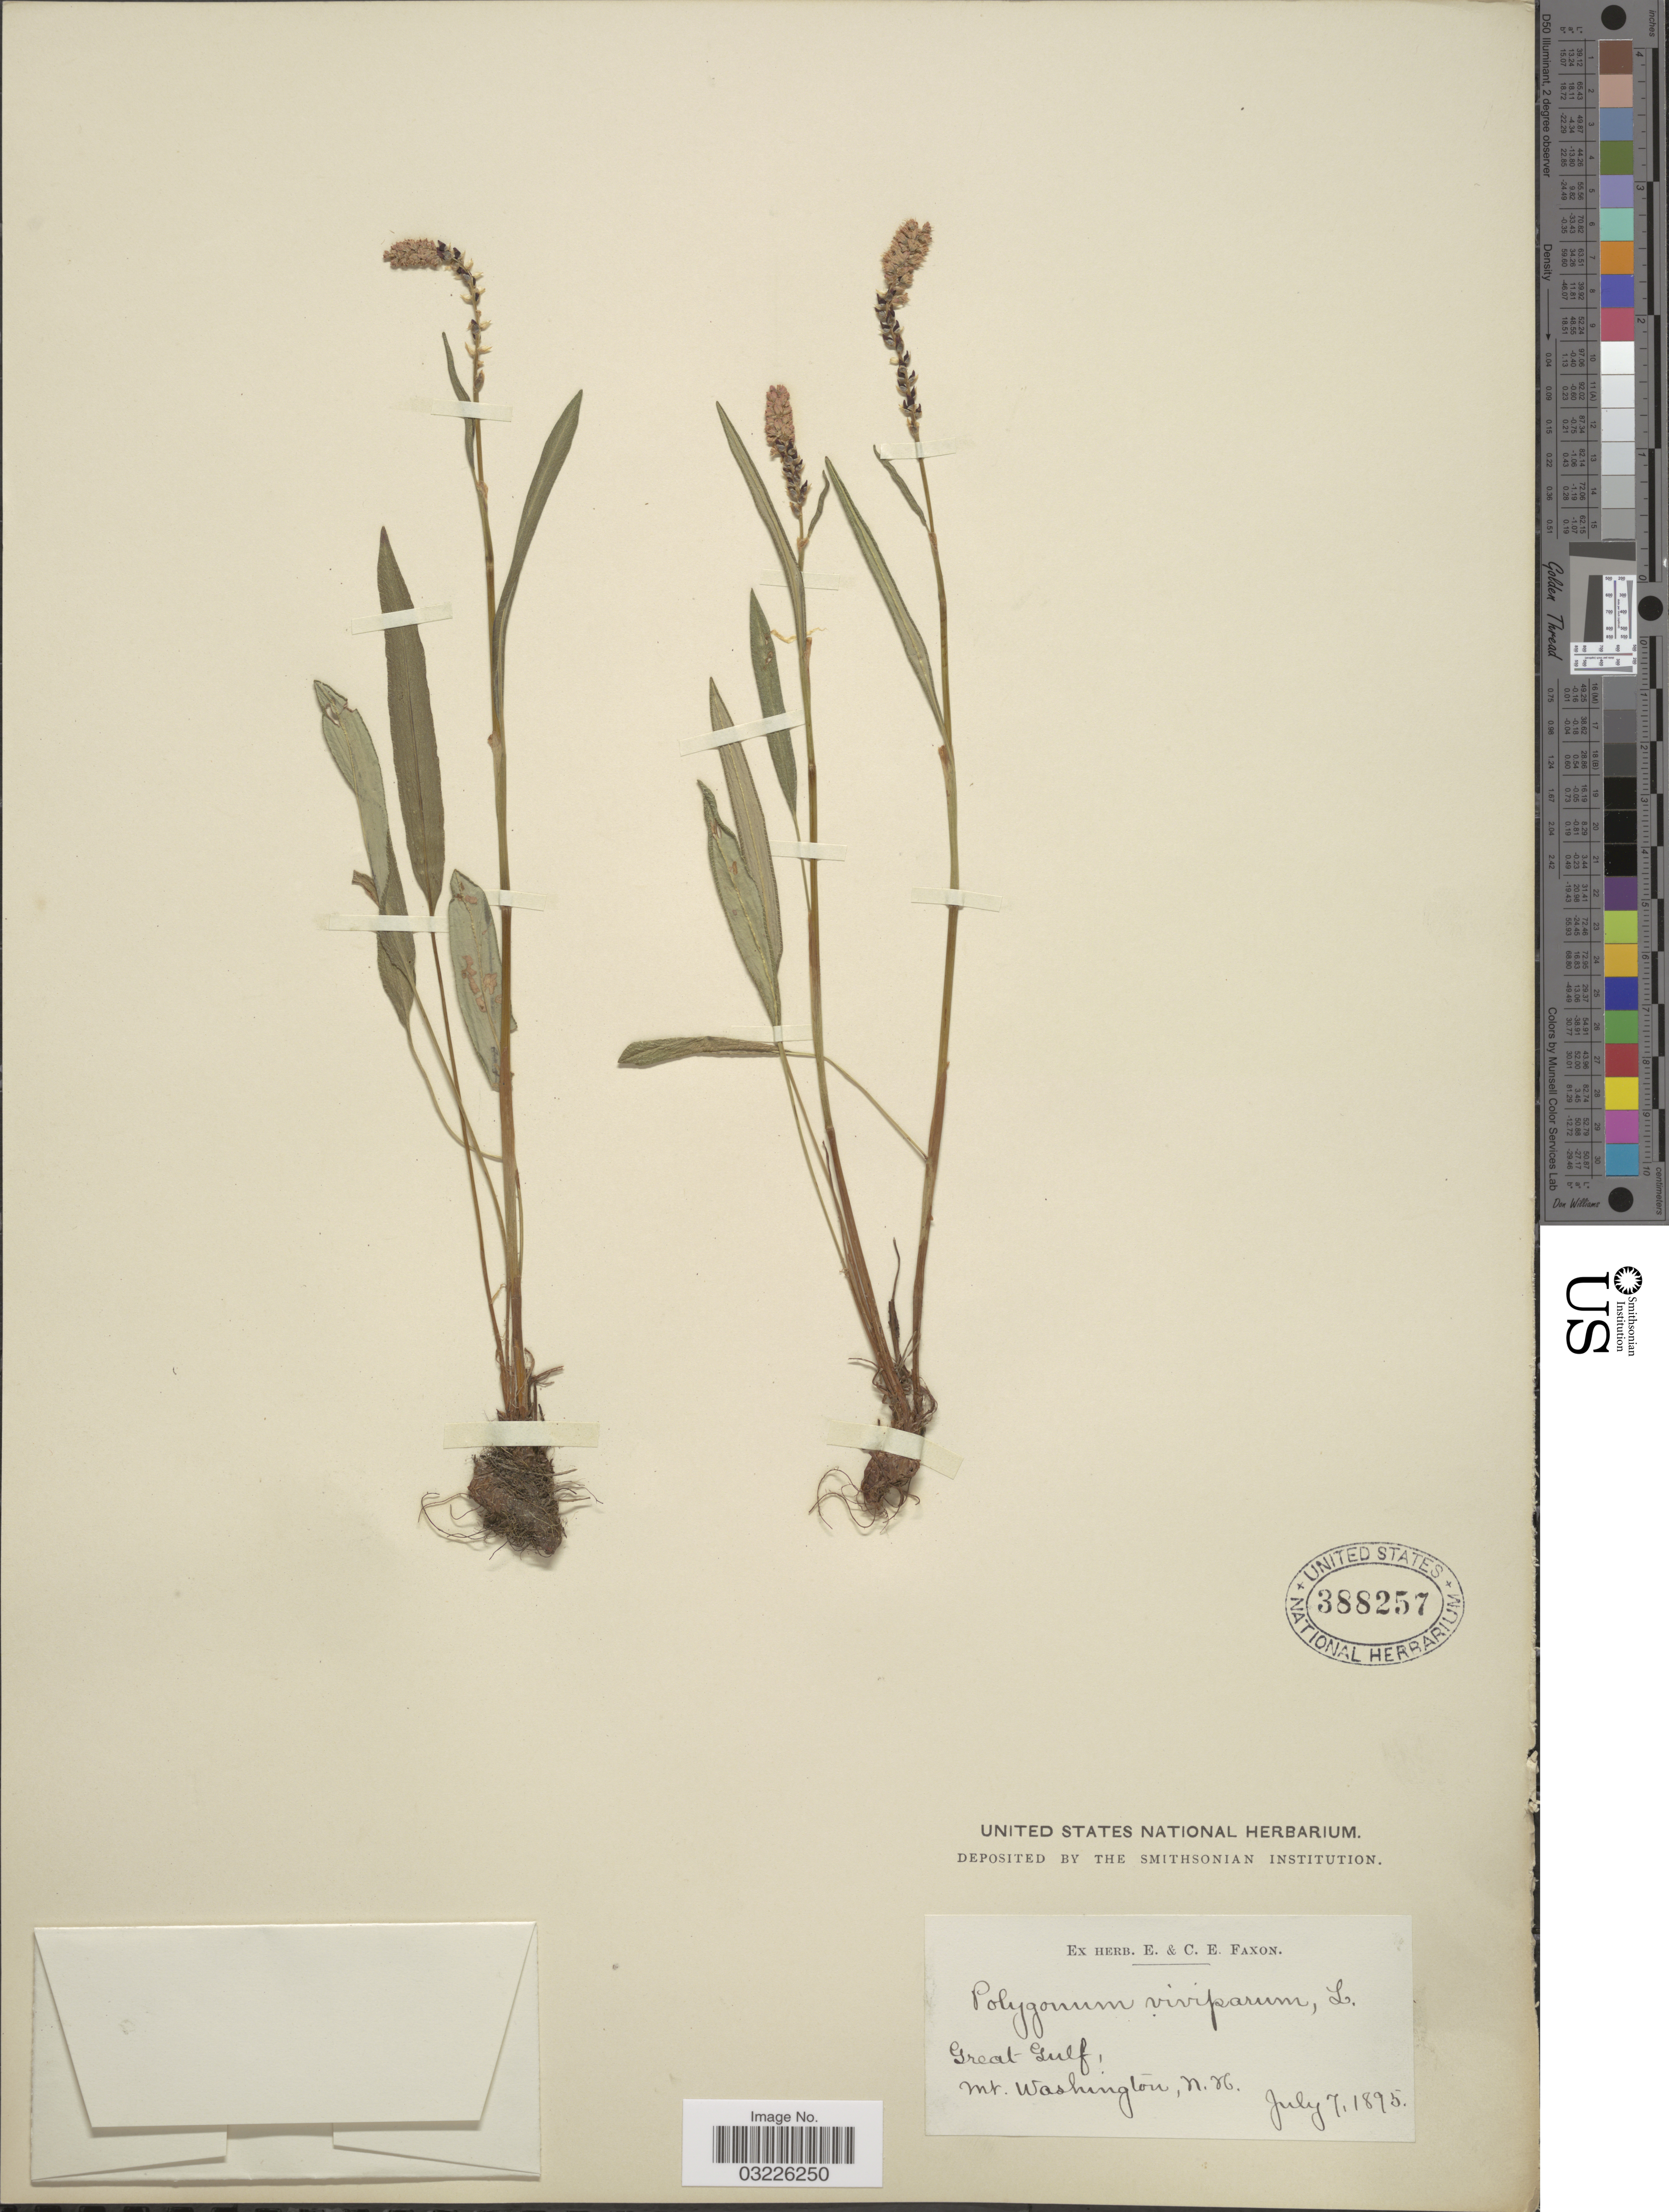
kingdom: Plantae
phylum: Tracheophyta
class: Magnoliopsida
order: Caryophyllales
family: Polygonaceae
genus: Bistorta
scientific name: Bistorta vivipara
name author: (L.) Delarbre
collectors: ex herb. E. & C.E. Faxon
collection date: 1895-07-07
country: United States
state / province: New Hampshire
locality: Great-Gulf, Mt. Washington.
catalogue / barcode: US 388257